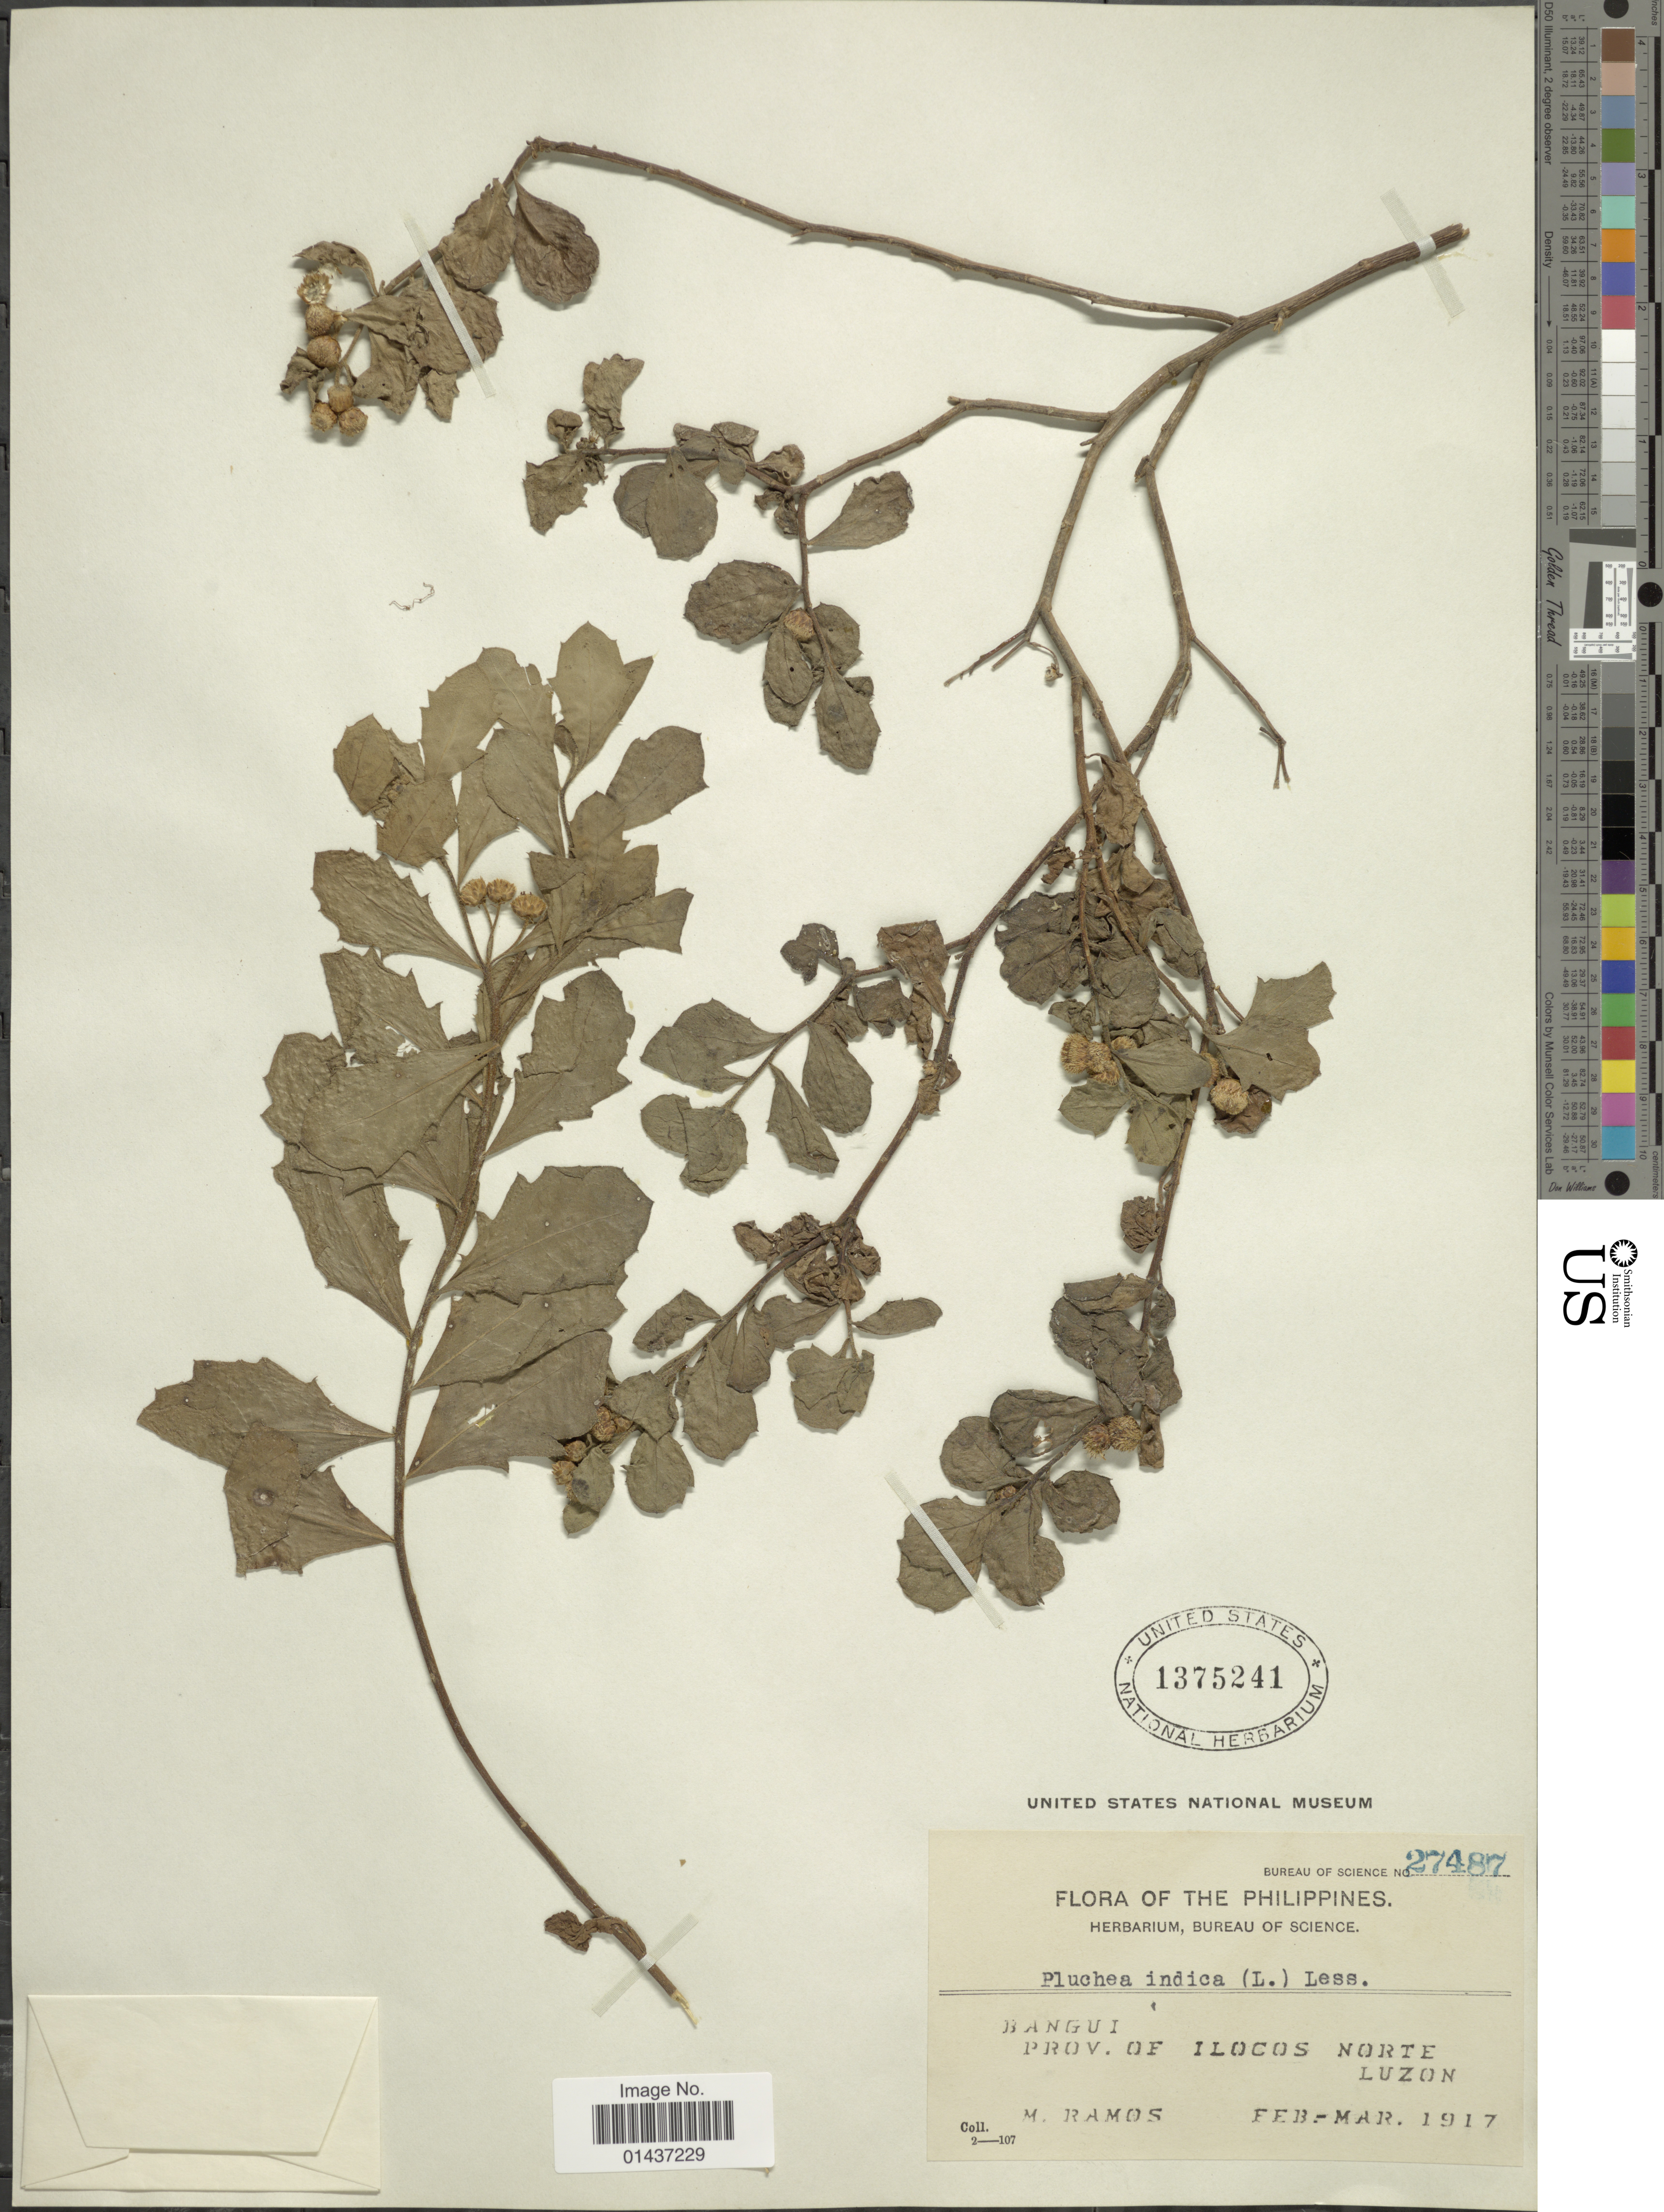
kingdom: Plantae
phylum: Tracheophyta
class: Magnoliopsida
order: Asterales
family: Asteraceae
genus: Pluchea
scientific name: Pluchea indica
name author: (L.) Less.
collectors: M. Ramos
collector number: Bureau of Science 27487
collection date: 1917-02/1917-03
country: Philippines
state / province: Ilocos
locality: Bangui, Prov. of Ilocos Norte Luzon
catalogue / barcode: US 1375241